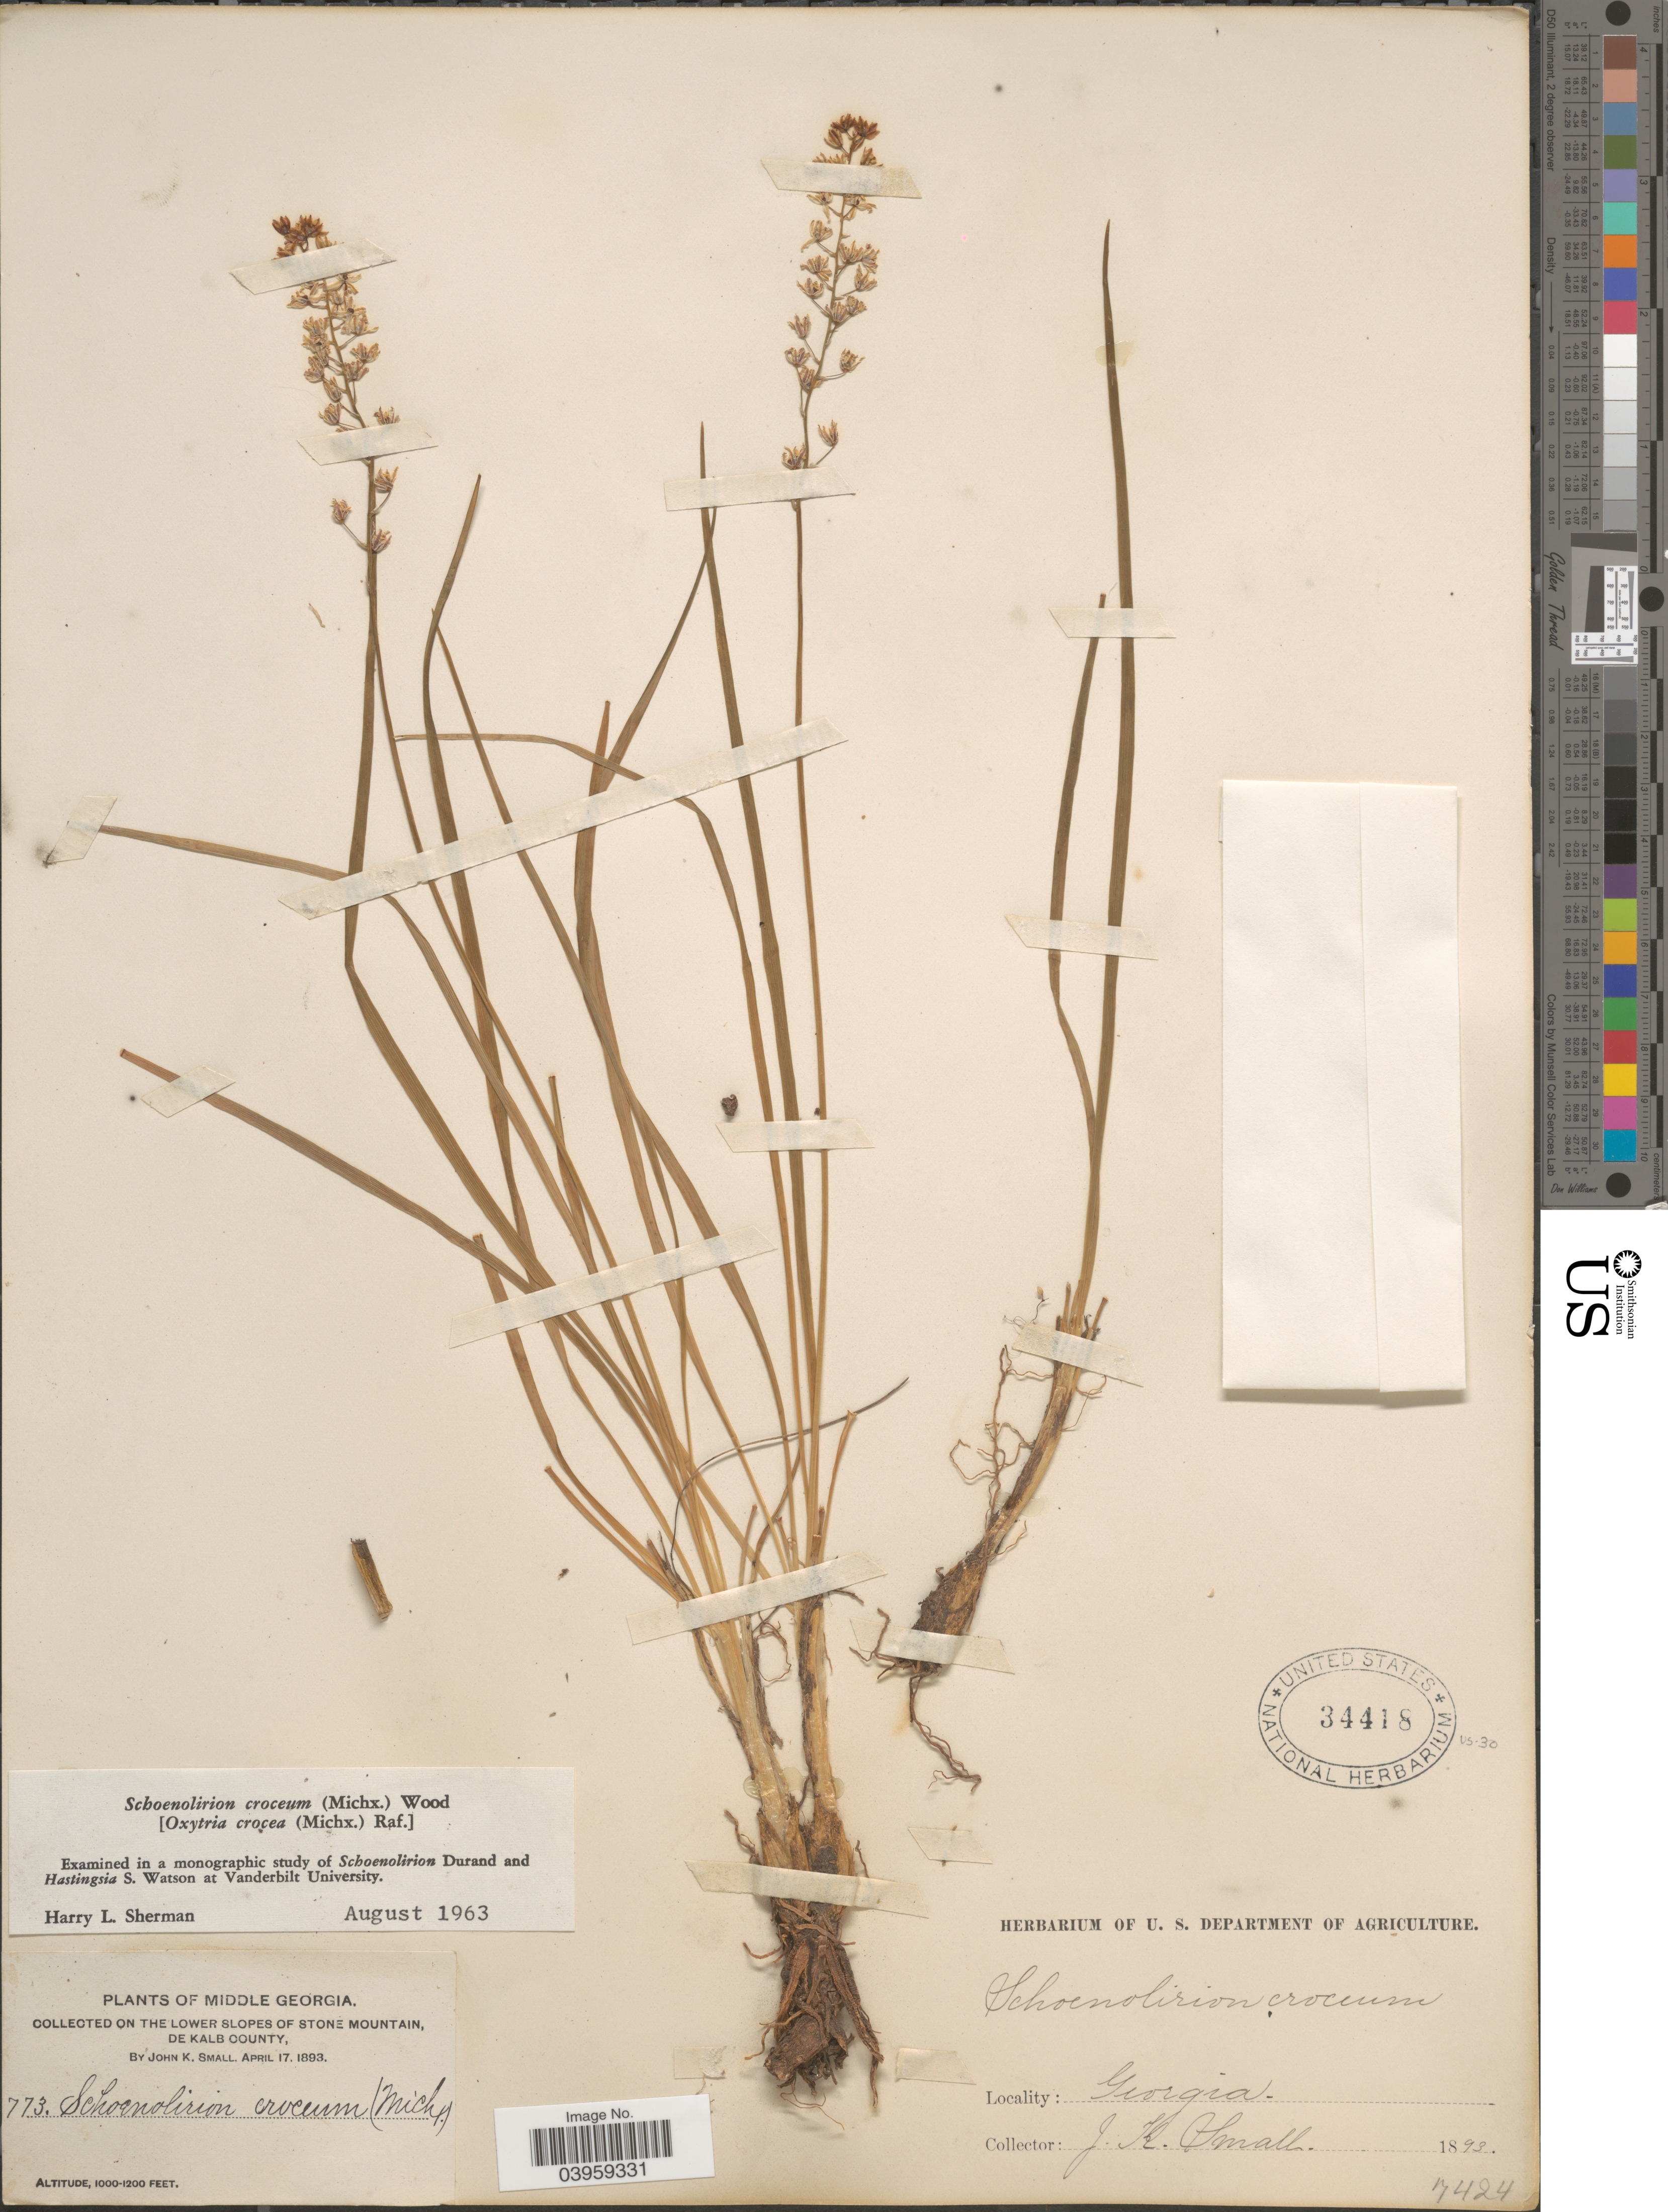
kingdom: Plantae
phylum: Tracheophyta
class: Liliopsida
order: Asparagales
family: Asparagaceae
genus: Schoenolirion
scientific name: Schoenolirion croceum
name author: (Michx.) Alph. Wood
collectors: J. K. Small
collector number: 773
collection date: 1893-04-17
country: United States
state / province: Georgia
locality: Middle Georgia. On the lower slopes of Stone Mountain, De Kalb County.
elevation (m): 305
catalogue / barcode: US 34418